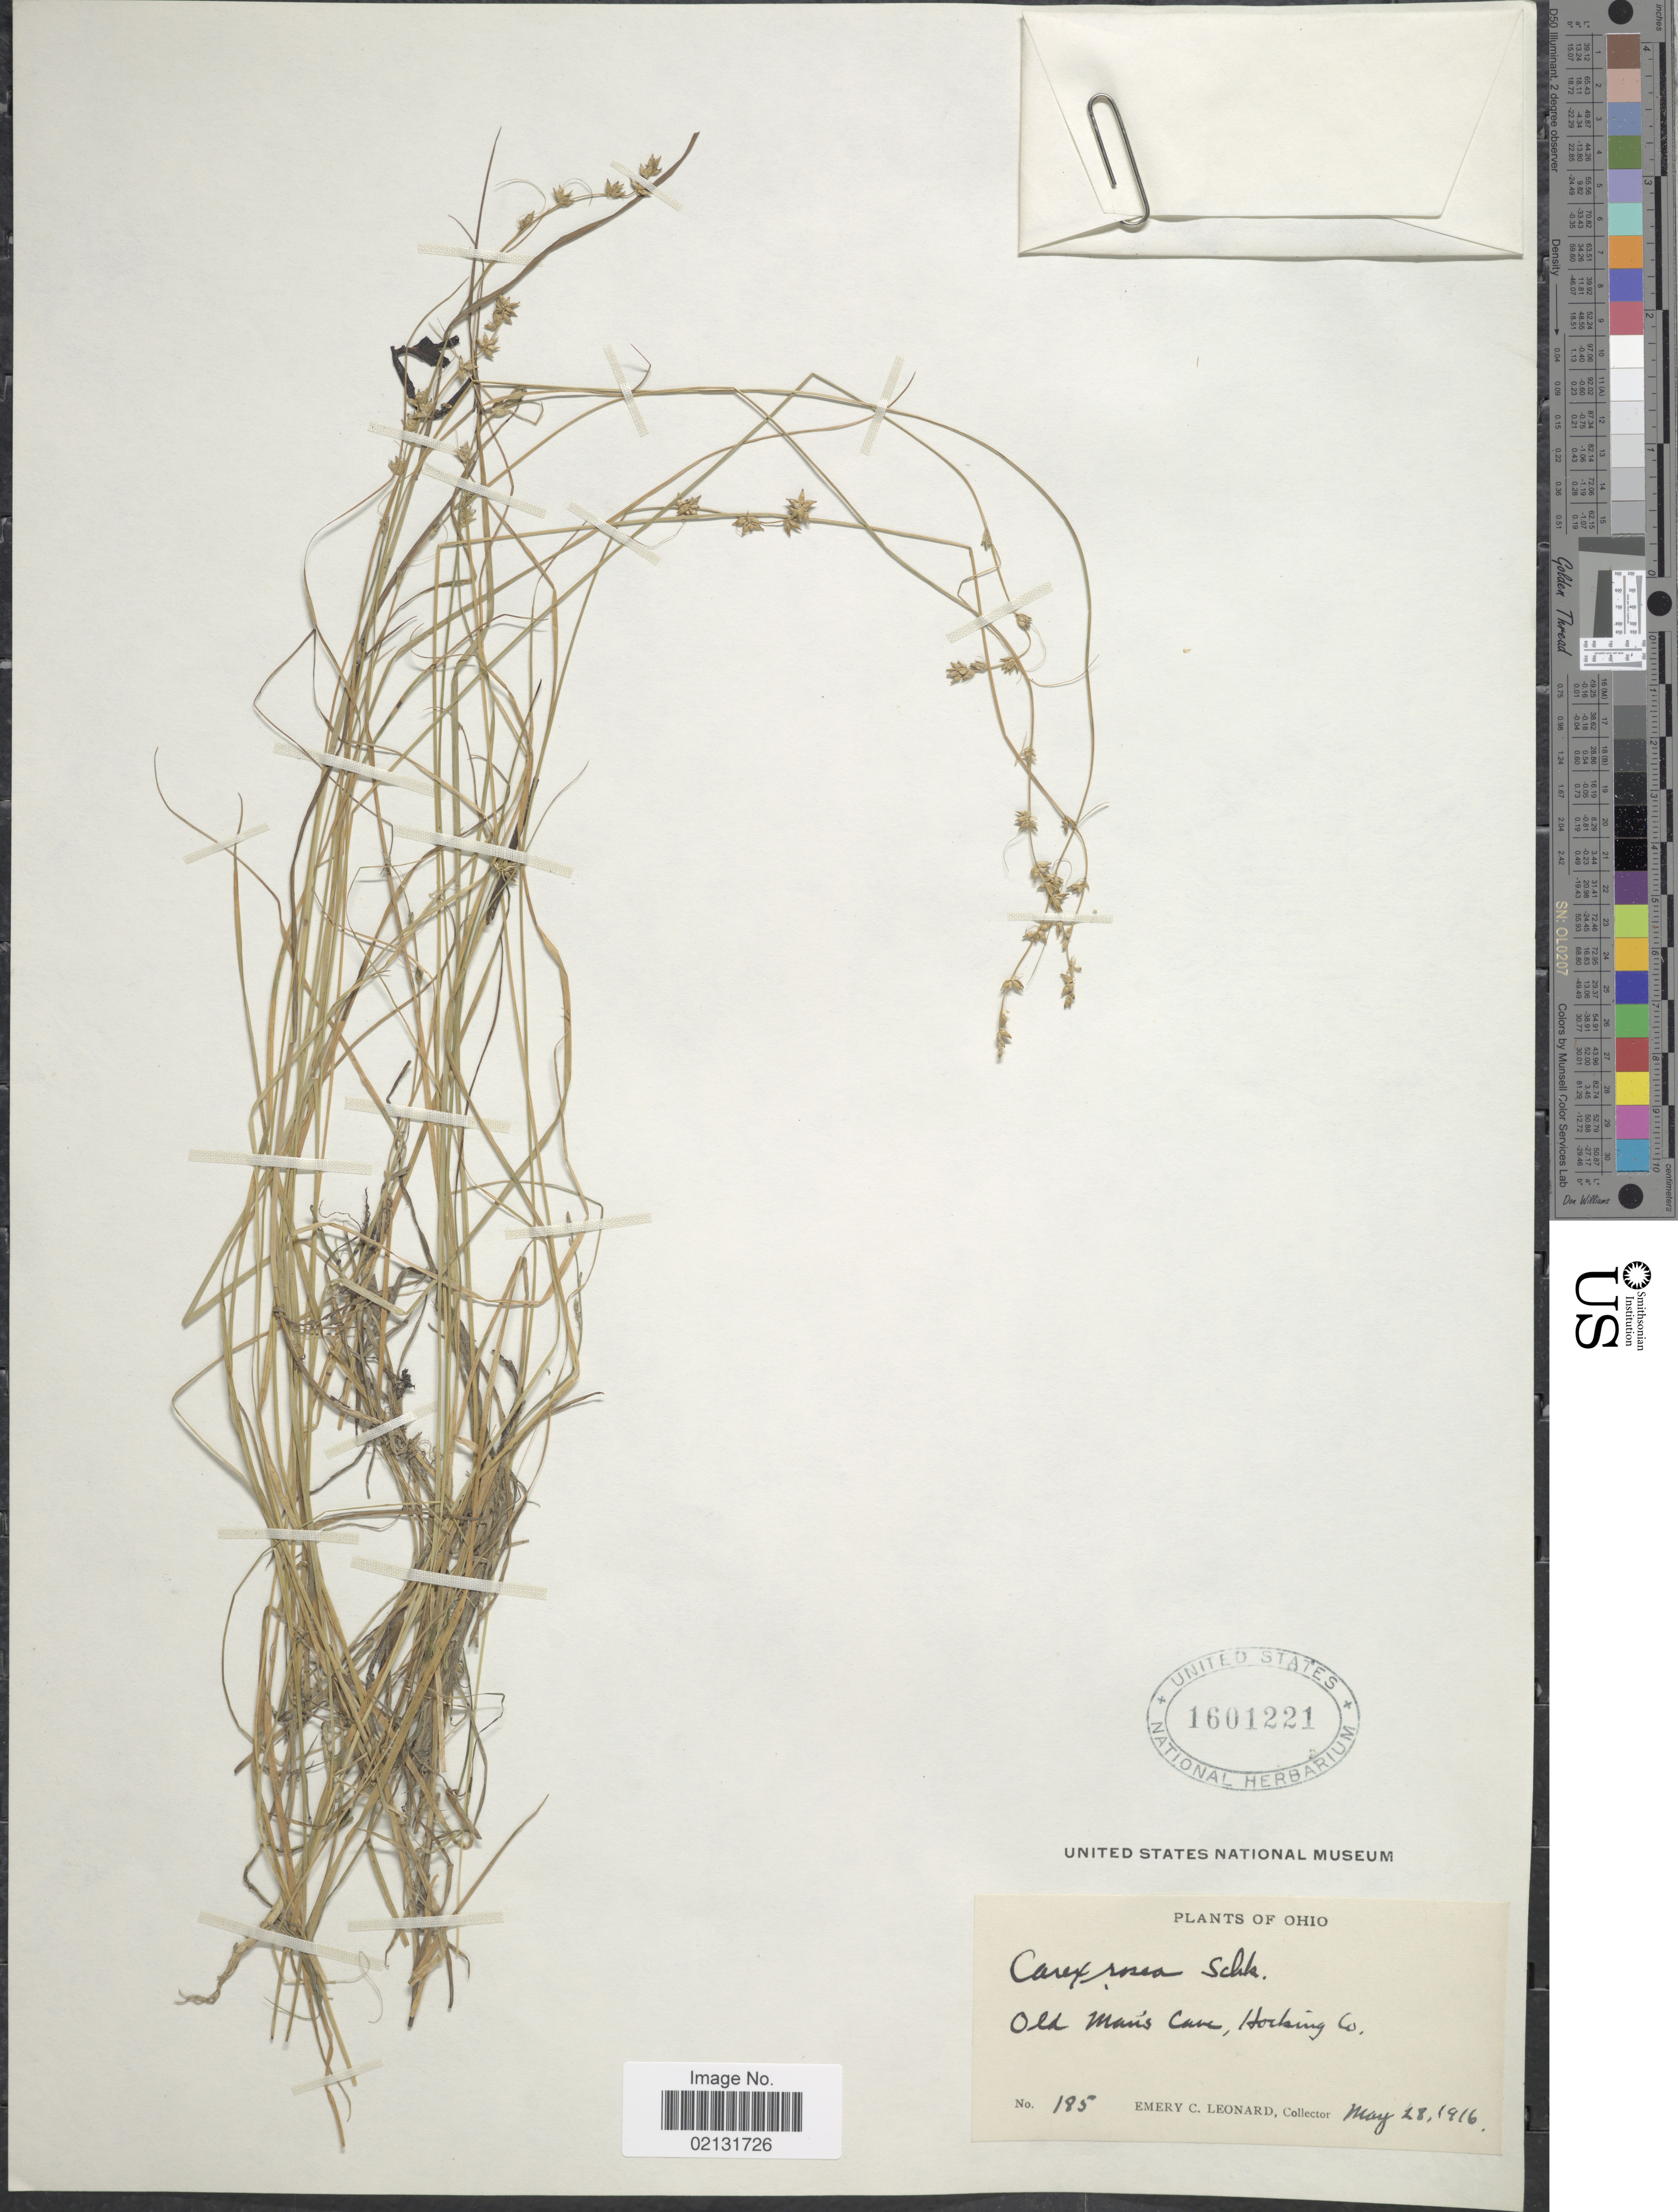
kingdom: Plantae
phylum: Tracheophyta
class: Liliopsida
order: Poales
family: Cyperaceae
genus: Carex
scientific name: Carex rosea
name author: Willd.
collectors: E. C. Leonard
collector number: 185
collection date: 1916-05-28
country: United States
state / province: Ohio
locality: Old Man's Cave, Hocking Co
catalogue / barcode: US 1601221